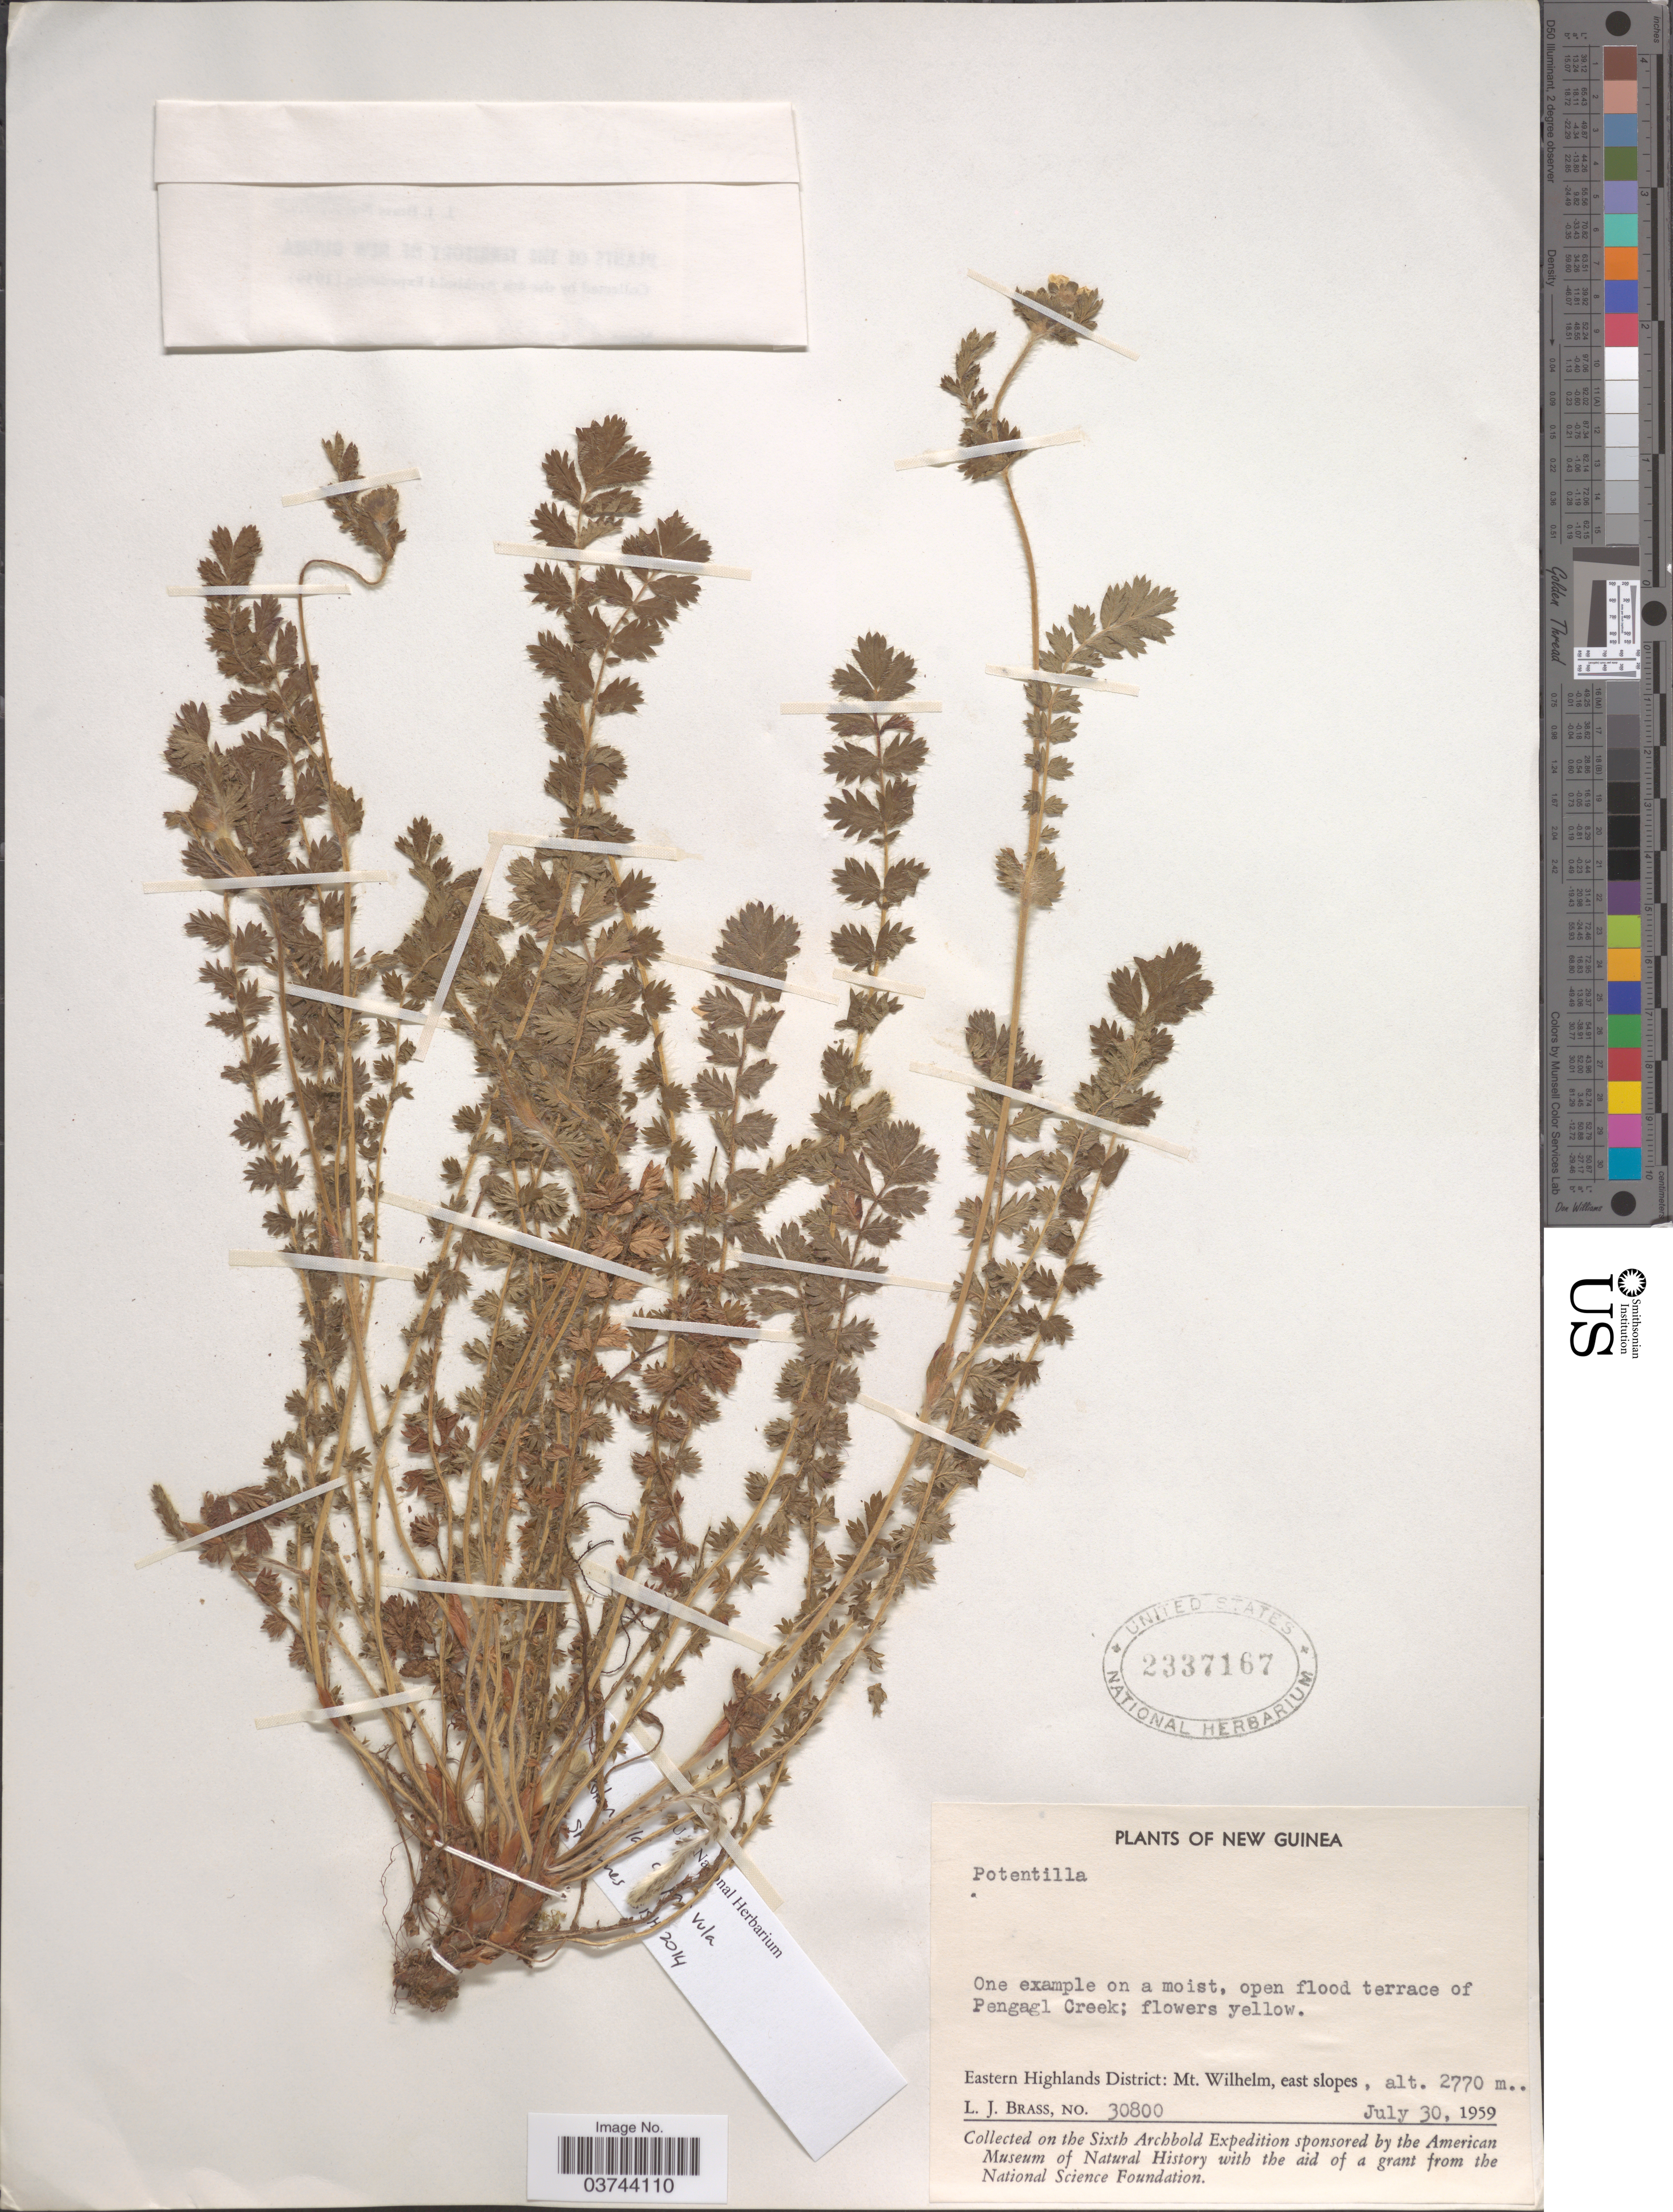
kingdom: Plantae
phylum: Tracheophyta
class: Magnoliopsida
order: Rosales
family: Rosaceae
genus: Potentilla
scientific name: Potentilla parvula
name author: Hook. f. ex Stapf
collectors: L. J. Brass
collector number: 30800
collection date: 1959-07-30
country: Papua New Guinea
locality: New Guinea. Open flood terrace of Pengagl Creek. Eastern Highlands District: Mt. Wilhelm, east slopes.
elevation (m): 2770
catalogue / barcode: US 2337167